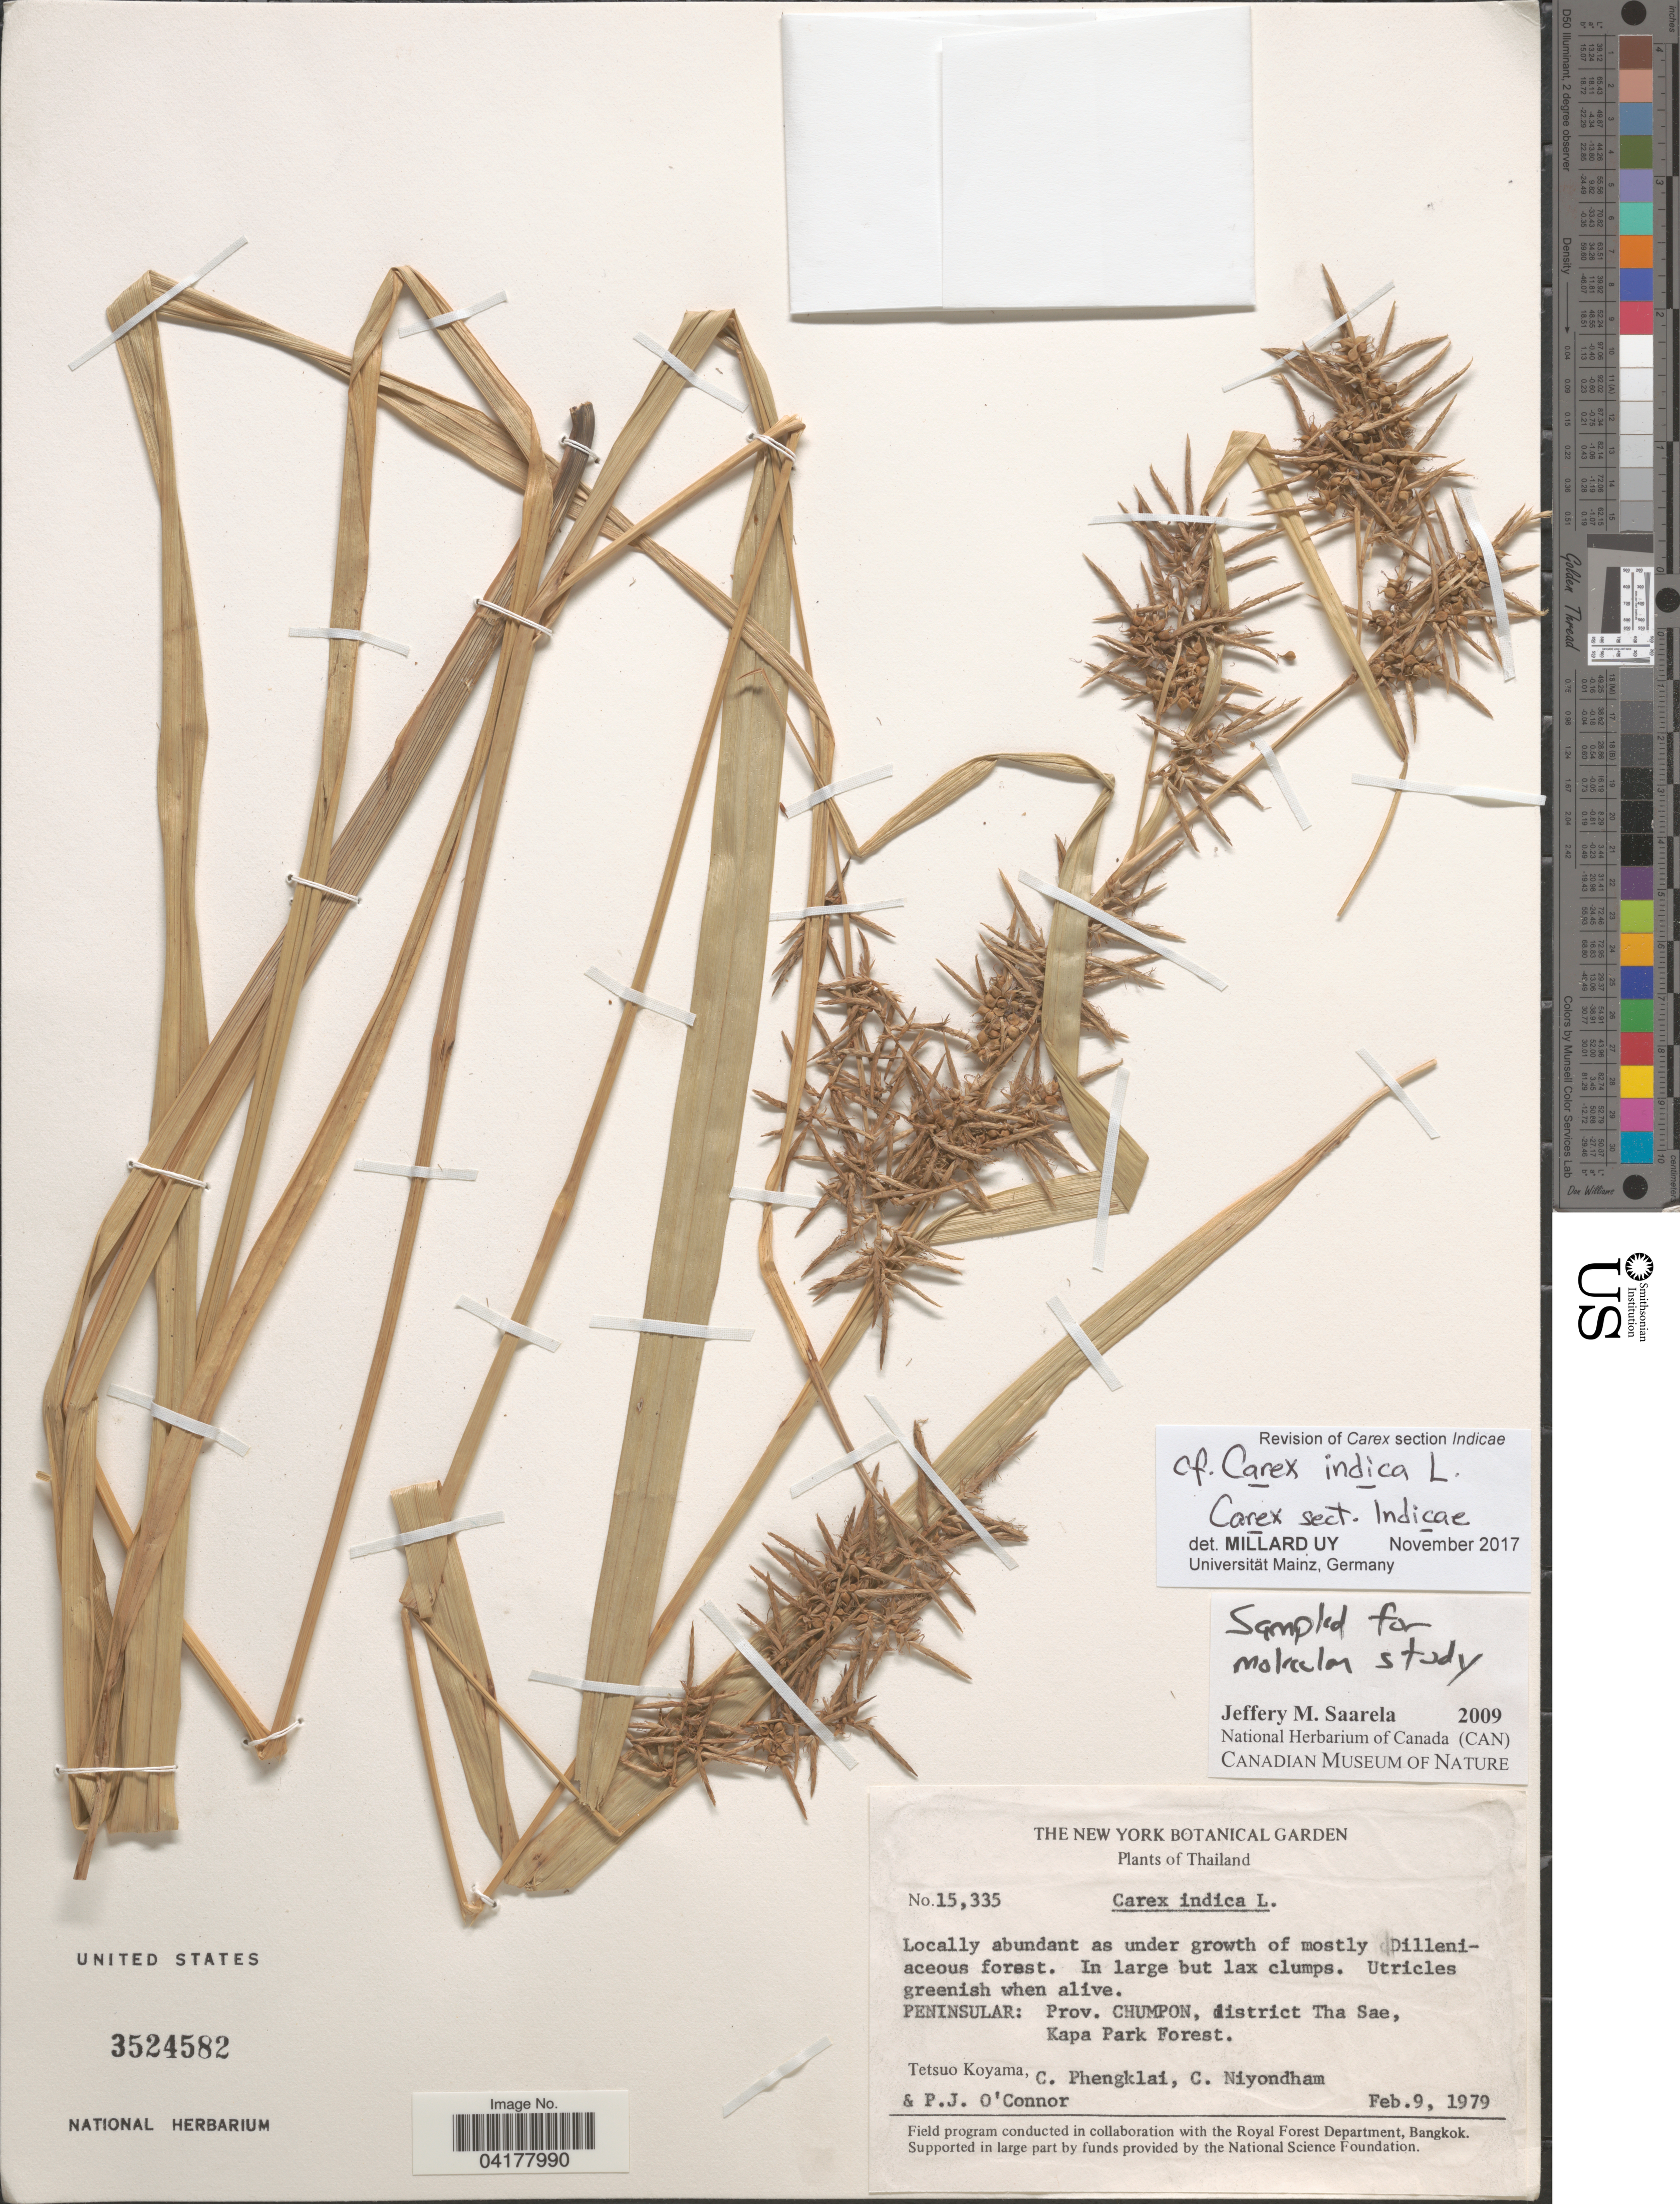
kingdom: Plantae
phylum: Tracheophyta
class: Liliopsida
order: Poales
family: Cyperaceae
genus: Carex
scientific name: Carex indica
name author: L.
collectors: T. Koyama, C. Phengklai, C. Niyondham & P. O'Connor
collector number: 15335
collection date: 1979-02-09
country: Thailand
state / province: Chumpon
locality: Peninsular: district Tha Sae, Kapa Park Forest.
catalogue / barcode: US 3524582